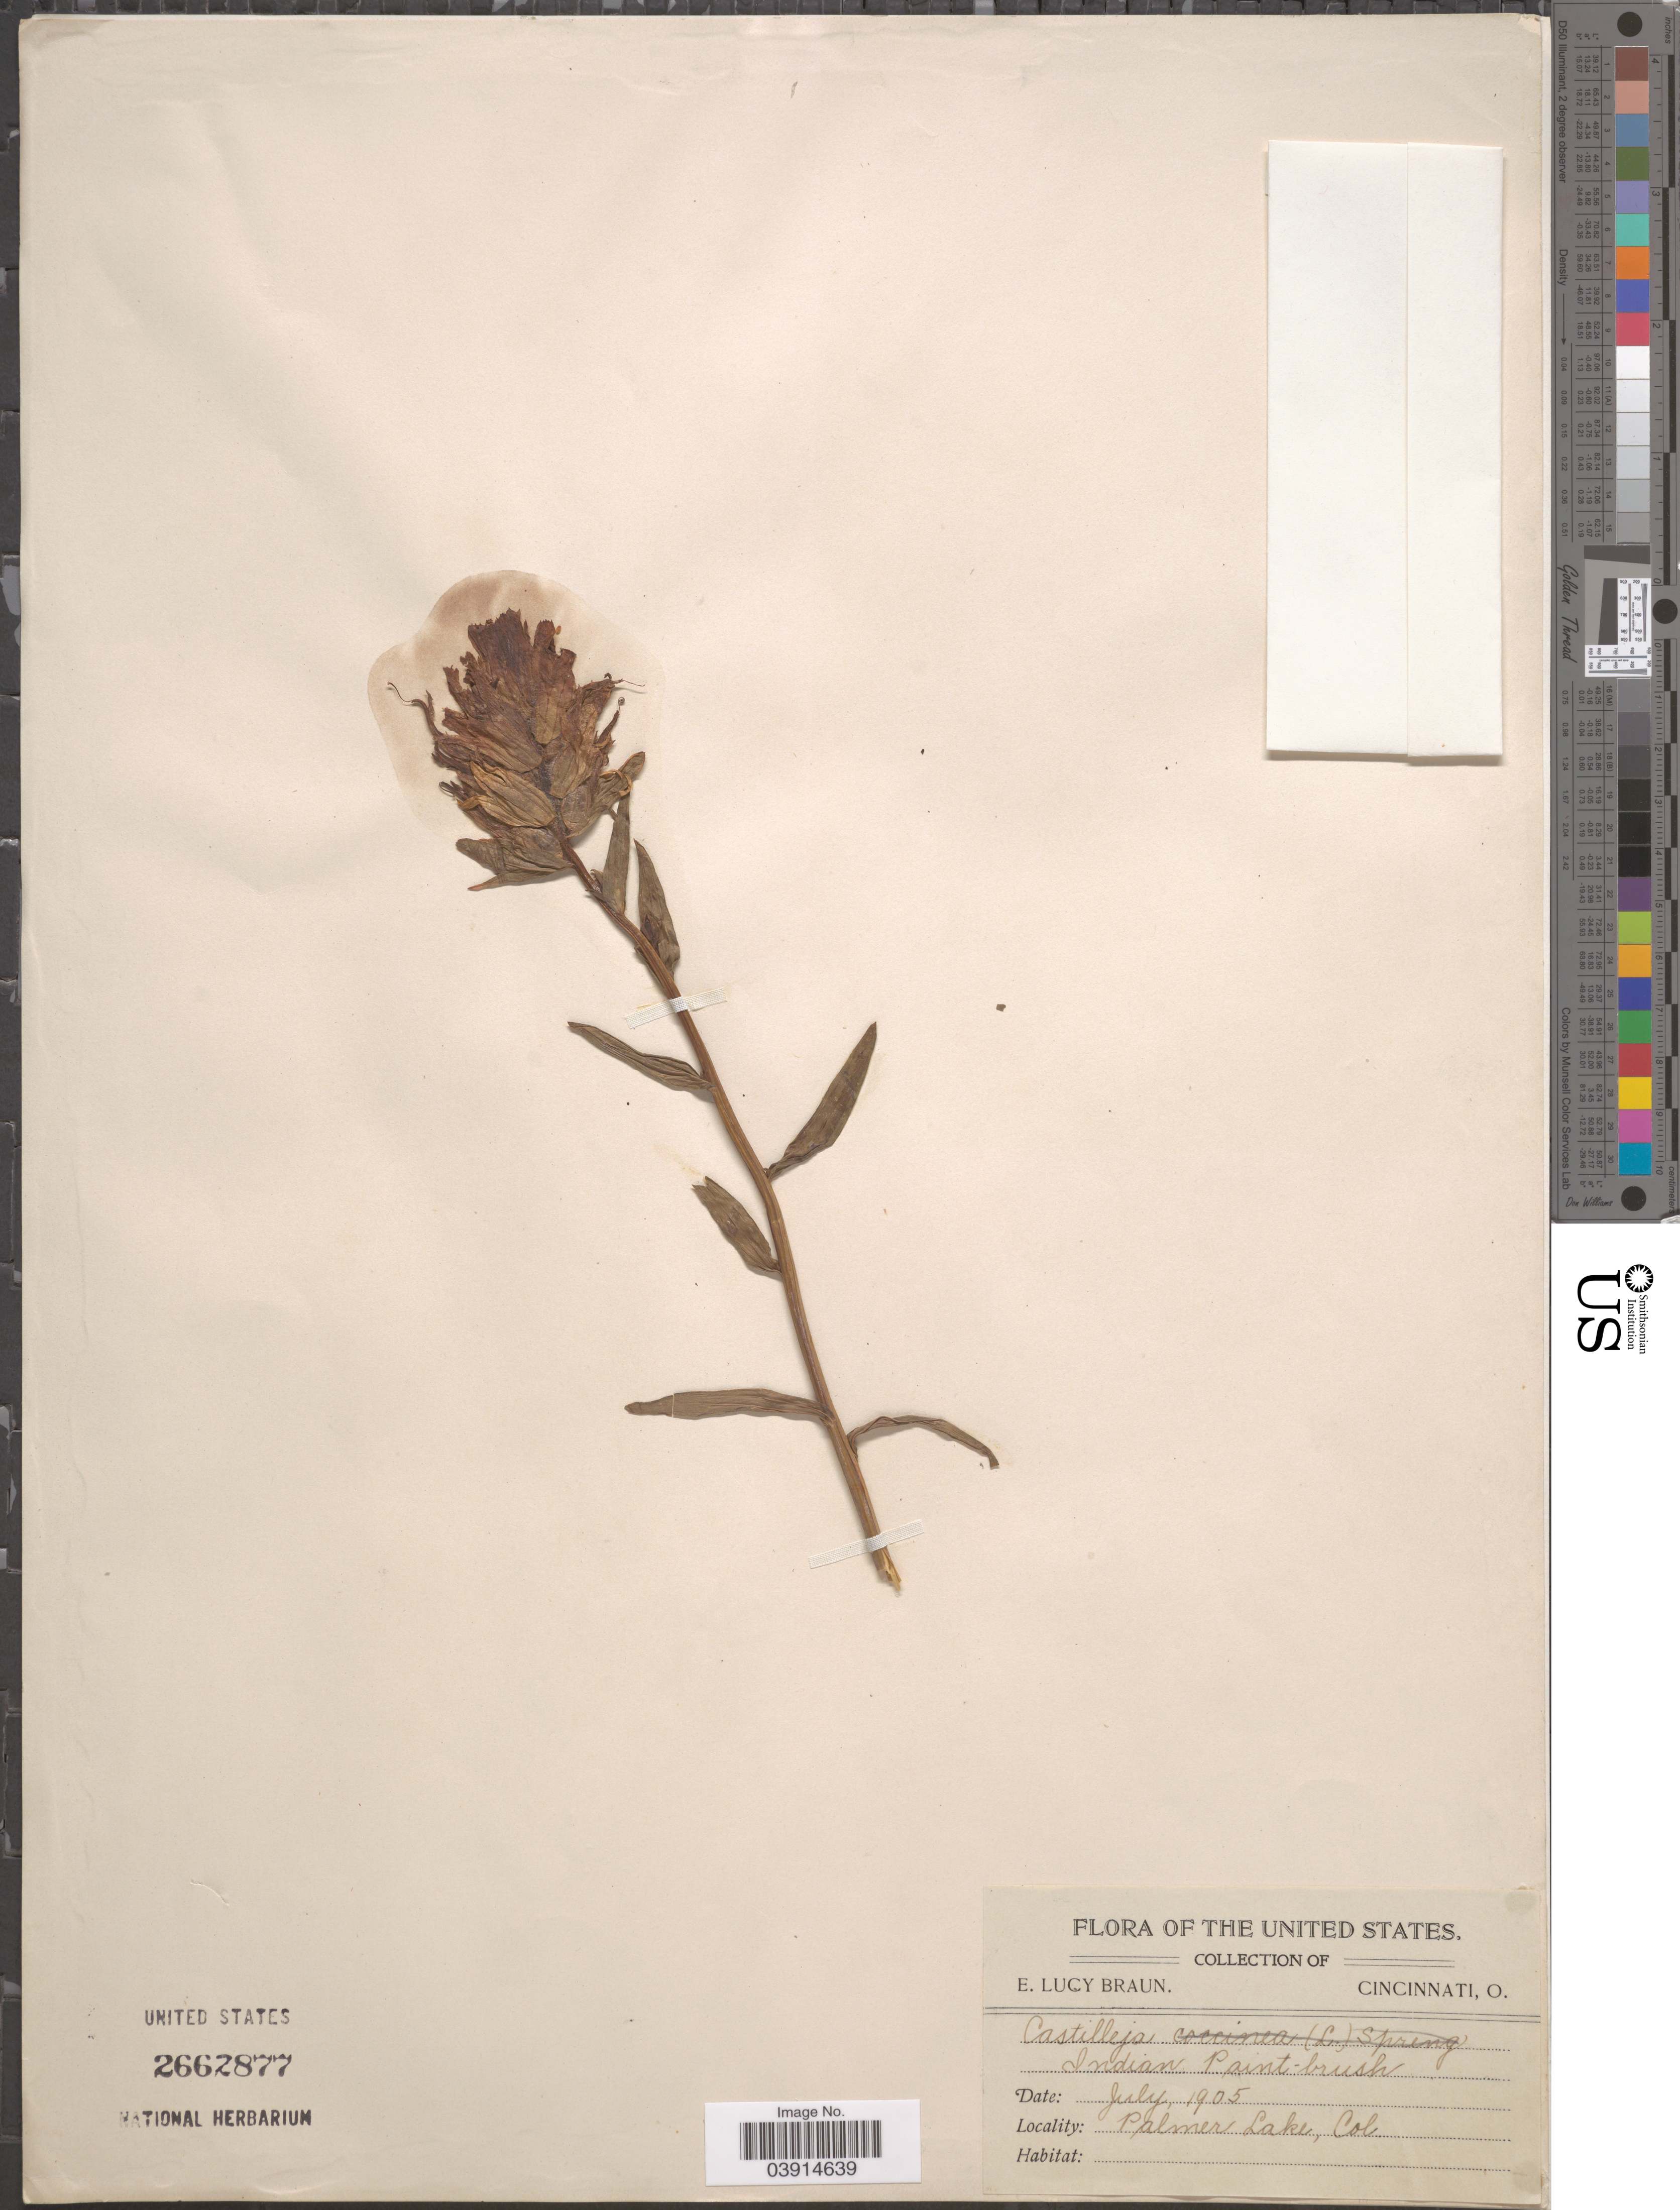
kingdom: Plantae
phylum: Tracheophyta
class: Magnoliopsida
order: Lamiales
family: Orobanchaceae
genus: Castilleja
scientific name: Castilleja sp.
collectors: E. L. Braun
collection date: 1905-07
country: United States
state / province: Colorado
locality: Palmer Lake.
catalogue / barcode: US 2662877